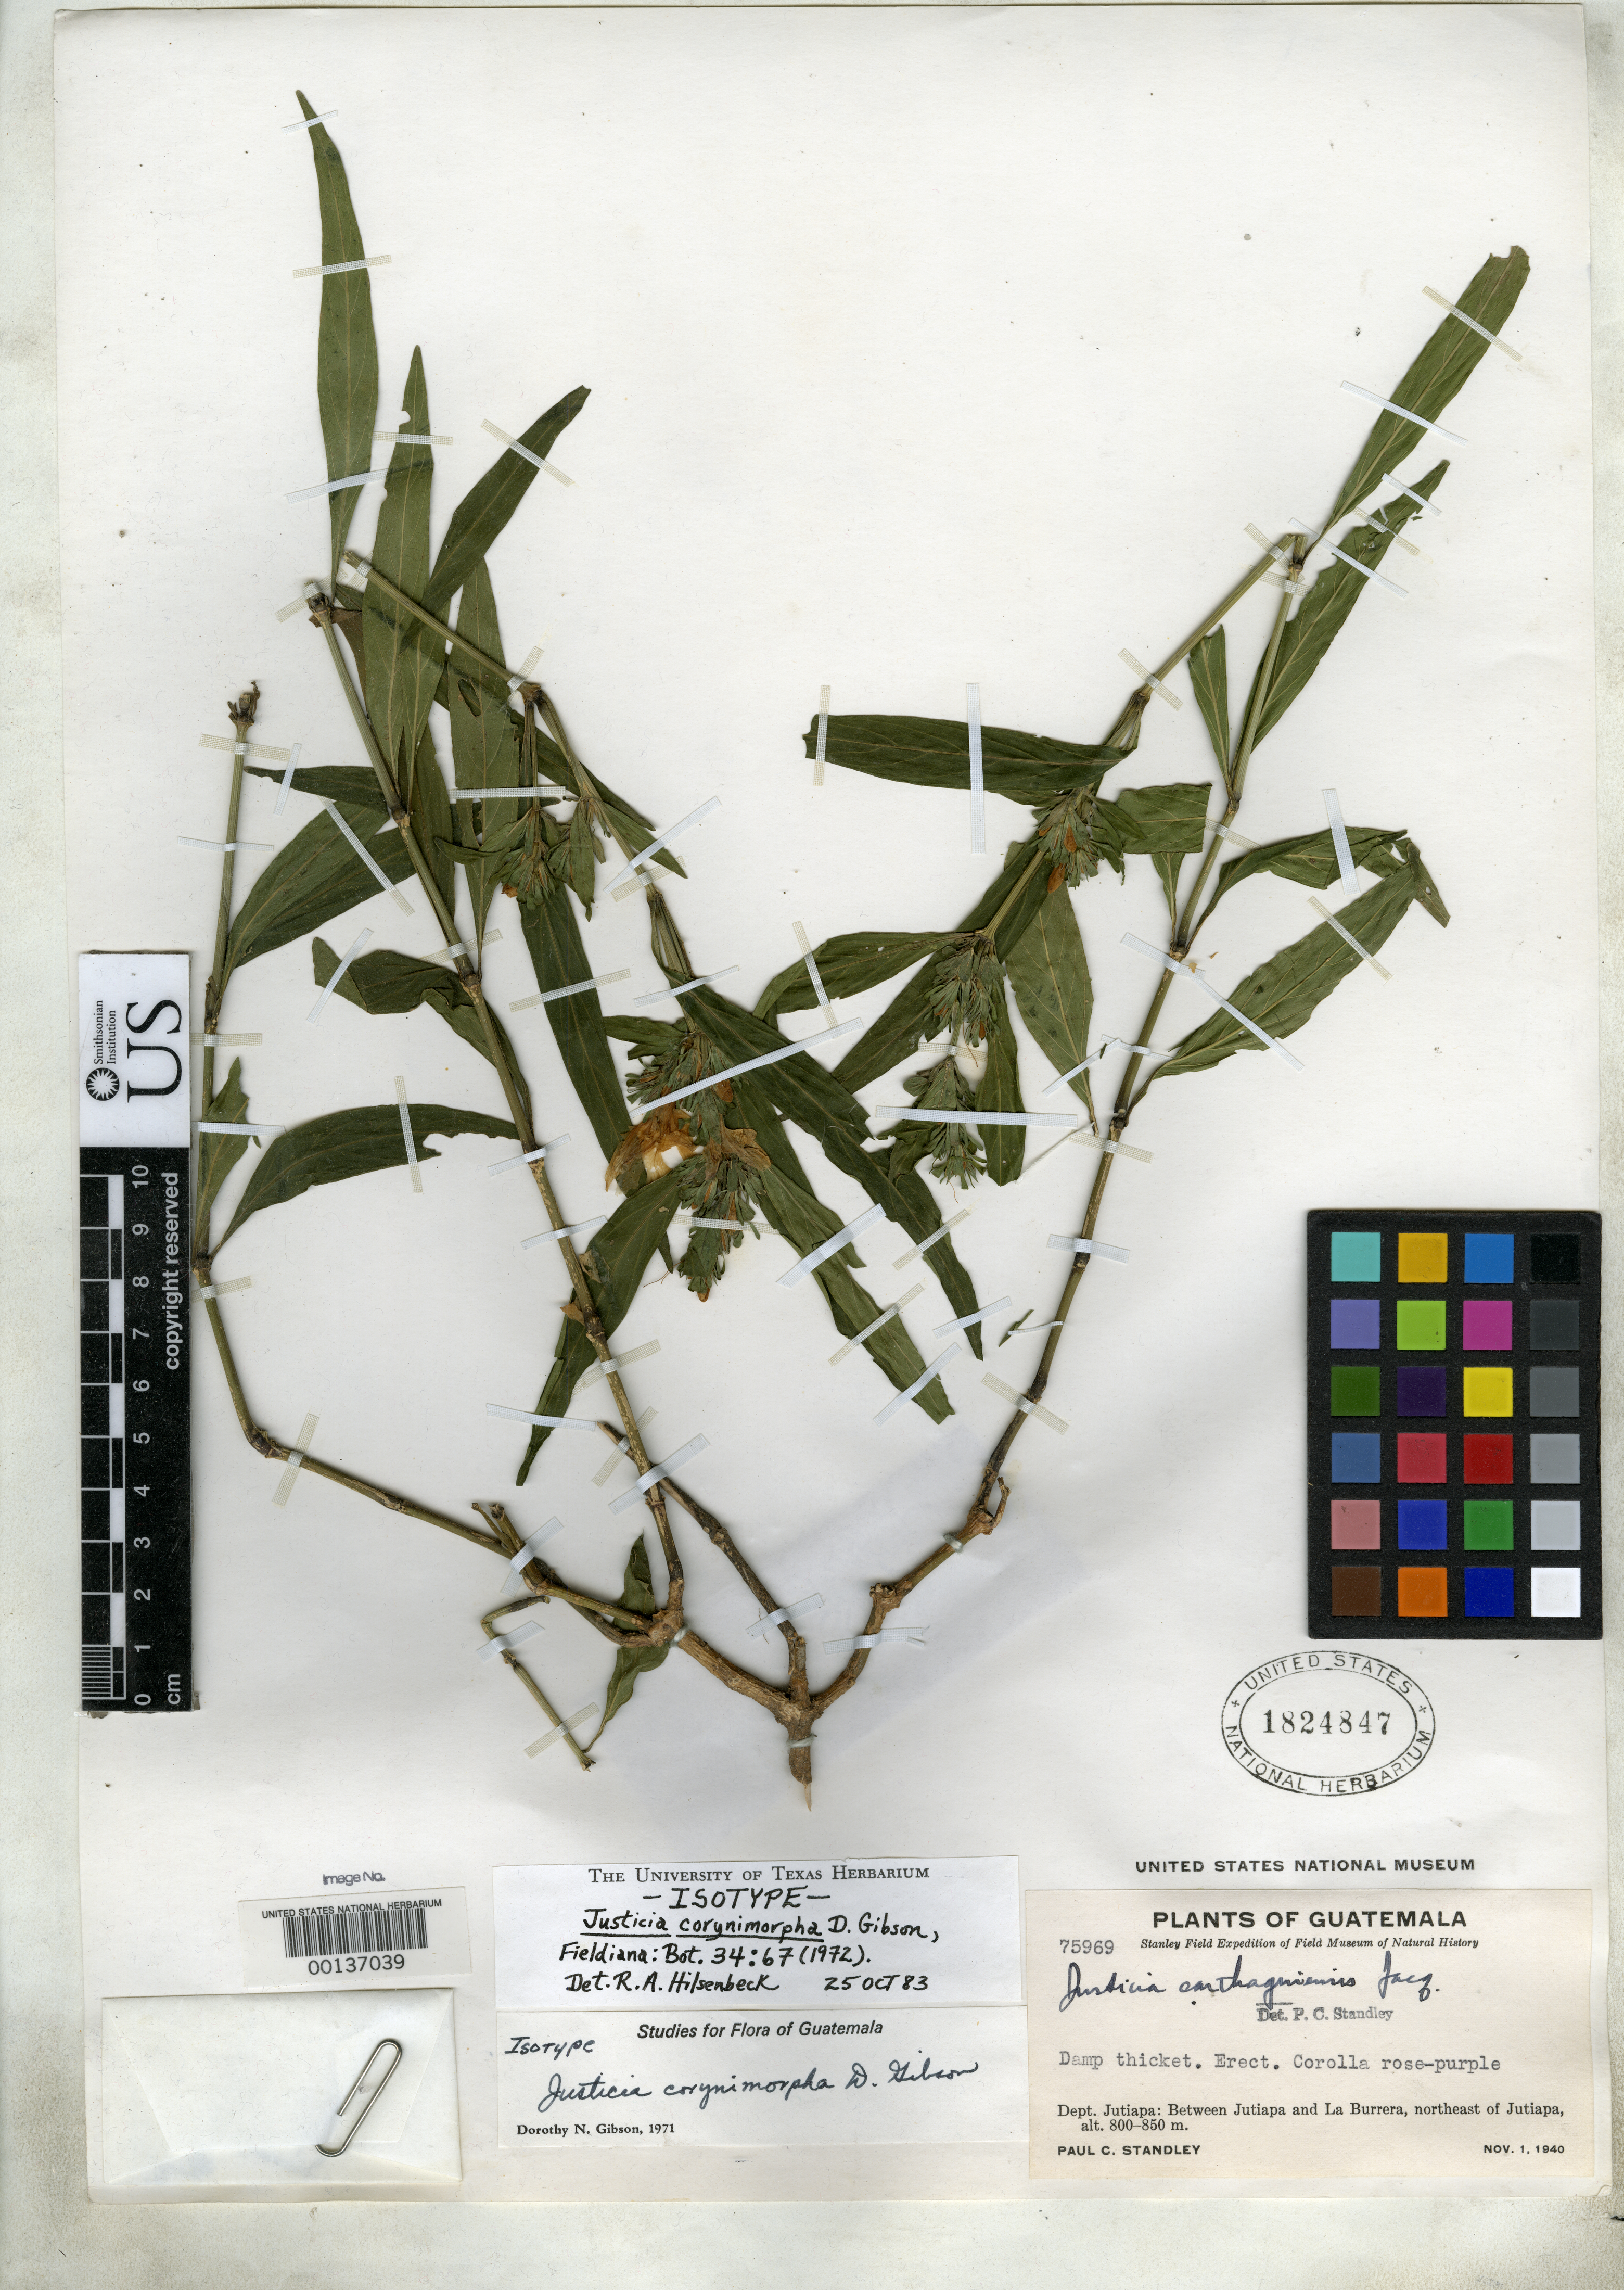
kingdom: Plantae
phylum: Tracheophyta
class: Magnoliopsida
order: Lamiales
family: Acanthaceae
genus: Justicia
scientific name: Justicia corynimorpha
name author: D.N. Gibson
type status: Isotype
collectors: P. C. Standley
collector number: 75969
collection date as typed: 01 Nov 1940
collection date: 1940-11-01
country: Guatemala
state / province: Jutiapa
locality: Between Jutiapa and La Burrera.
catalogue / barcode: US 1824847